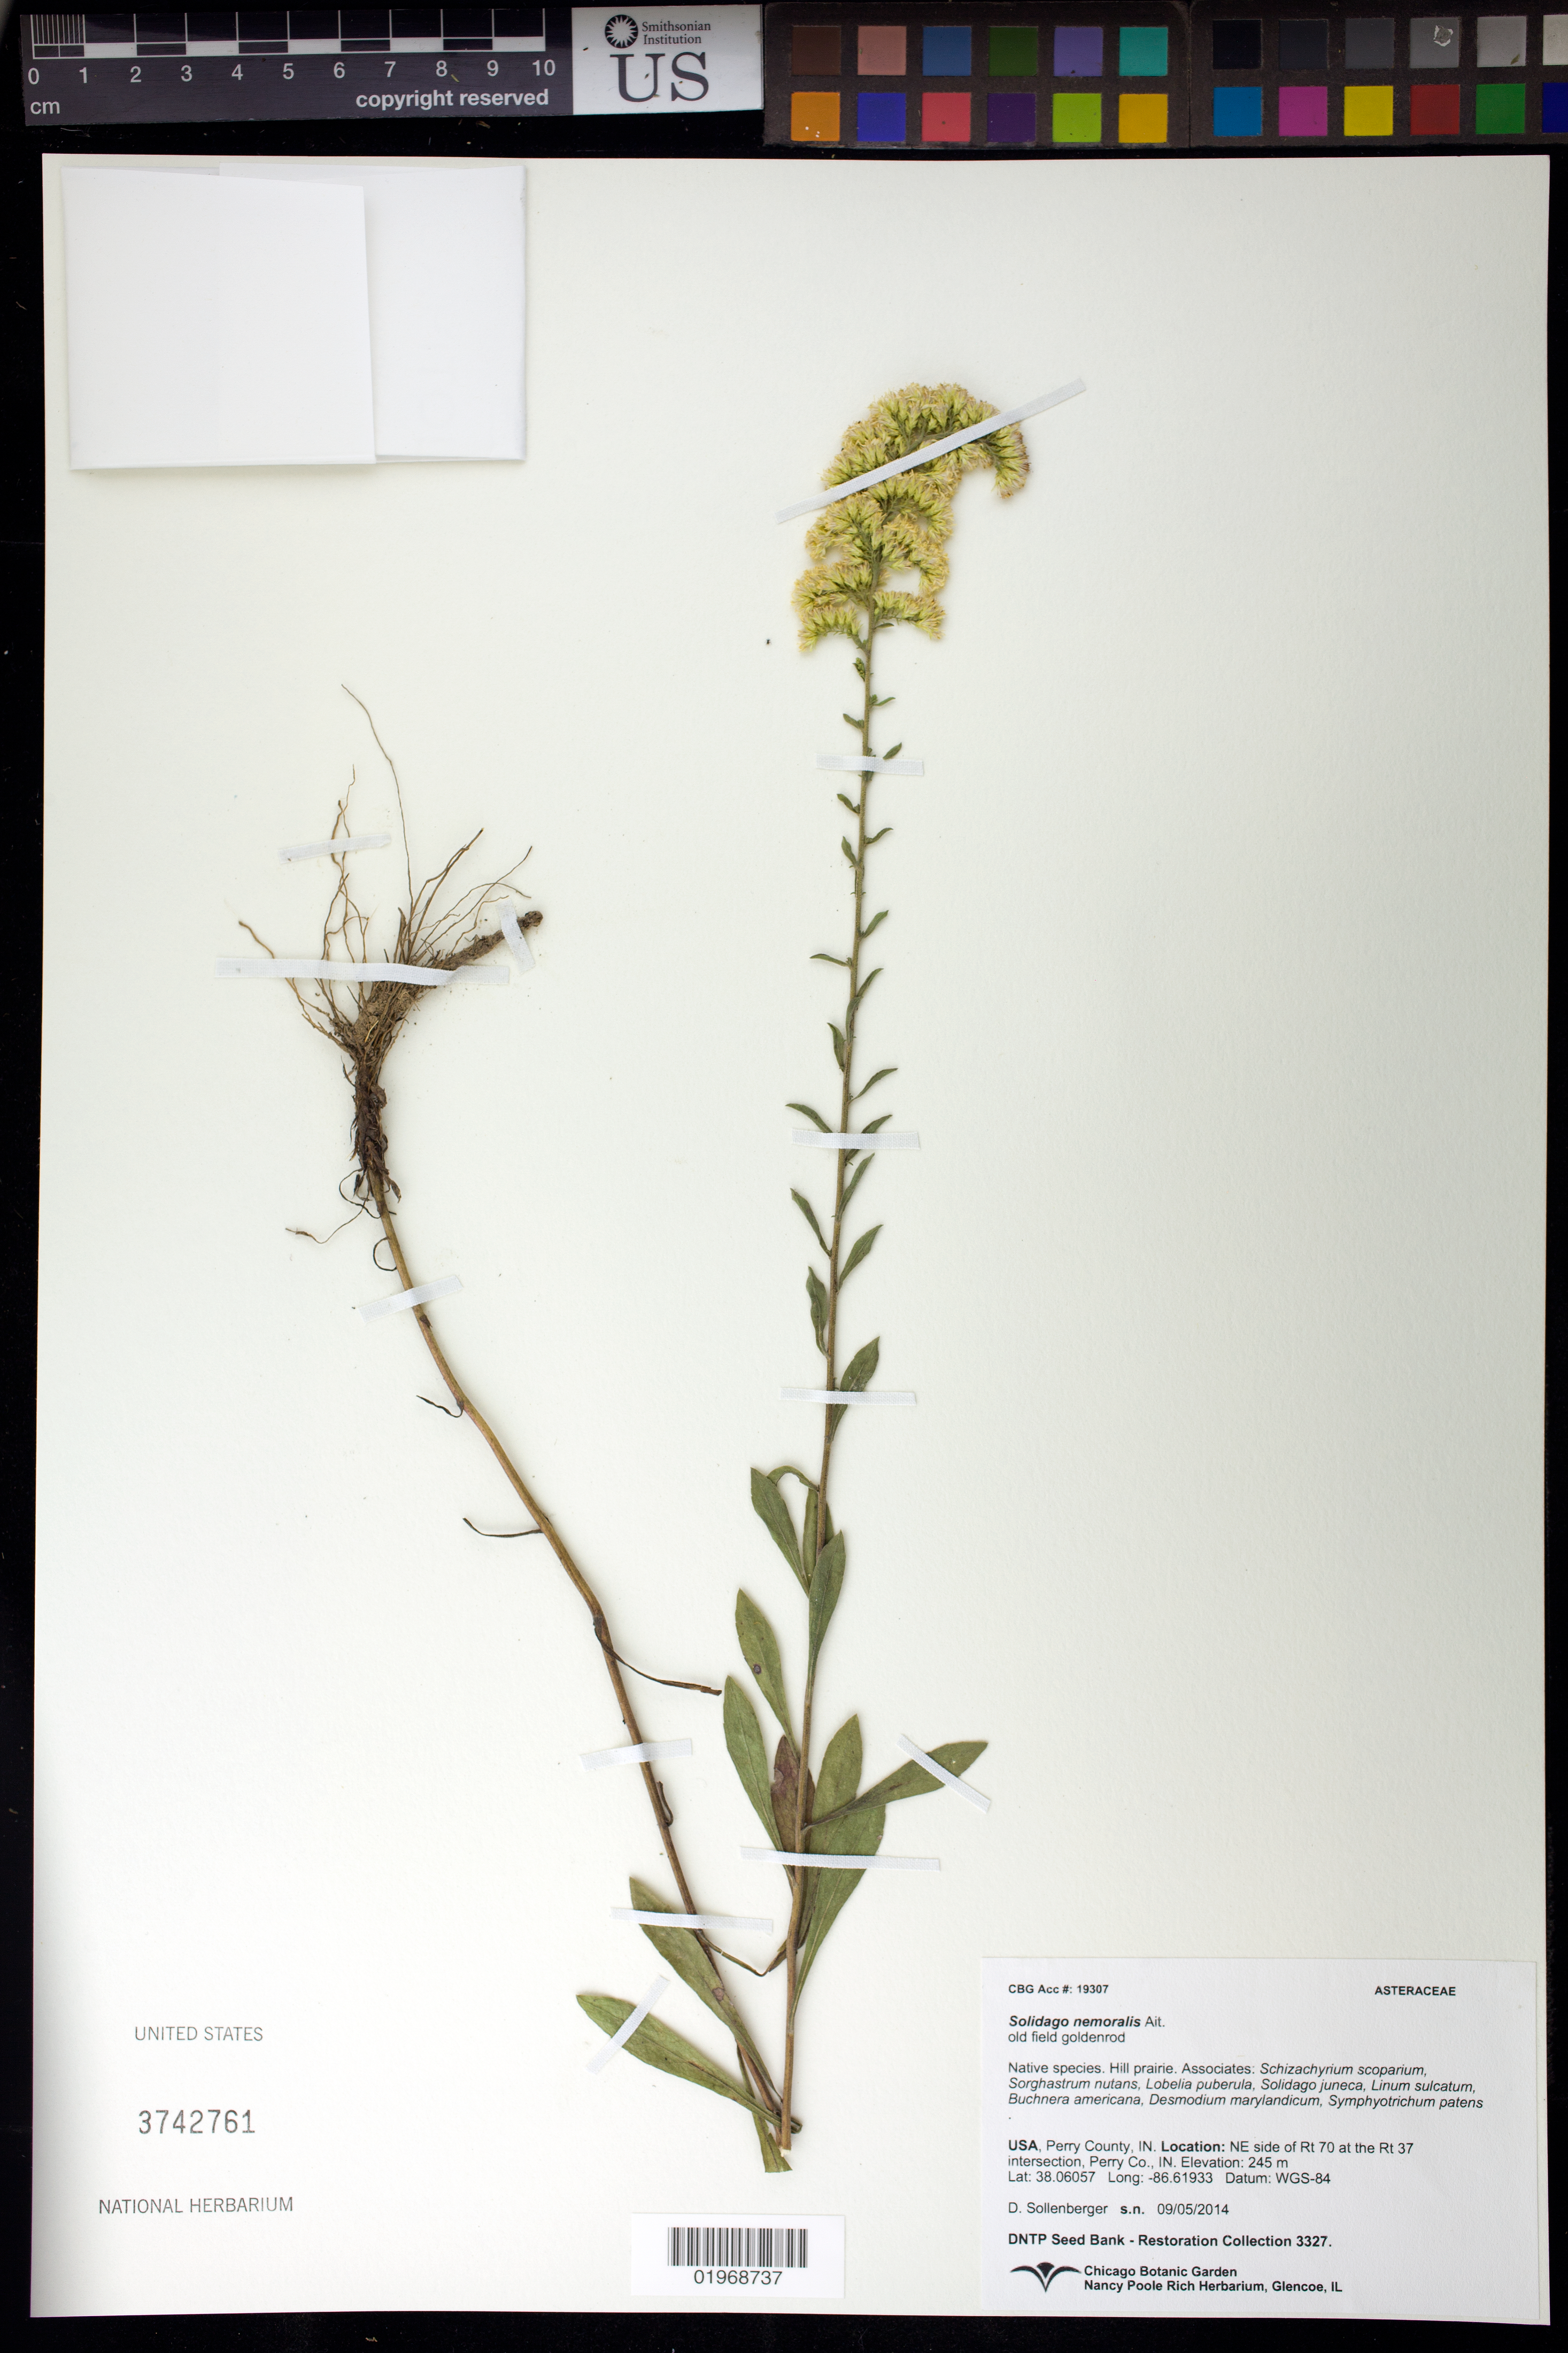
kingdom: Plantae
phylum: Tracheophyta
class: Magnoliopsida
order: Asterales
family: Asteraceae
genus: Solidago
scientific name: Solidago nemoralis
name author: Aiton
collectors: D. Sollenberger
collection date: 2014-09-05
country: United States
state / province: Indiana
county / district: Perry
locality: NE side of Rt 70 at the Rt 37 intersection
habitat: Hill prairie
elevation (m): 245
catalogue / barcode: US 3742761